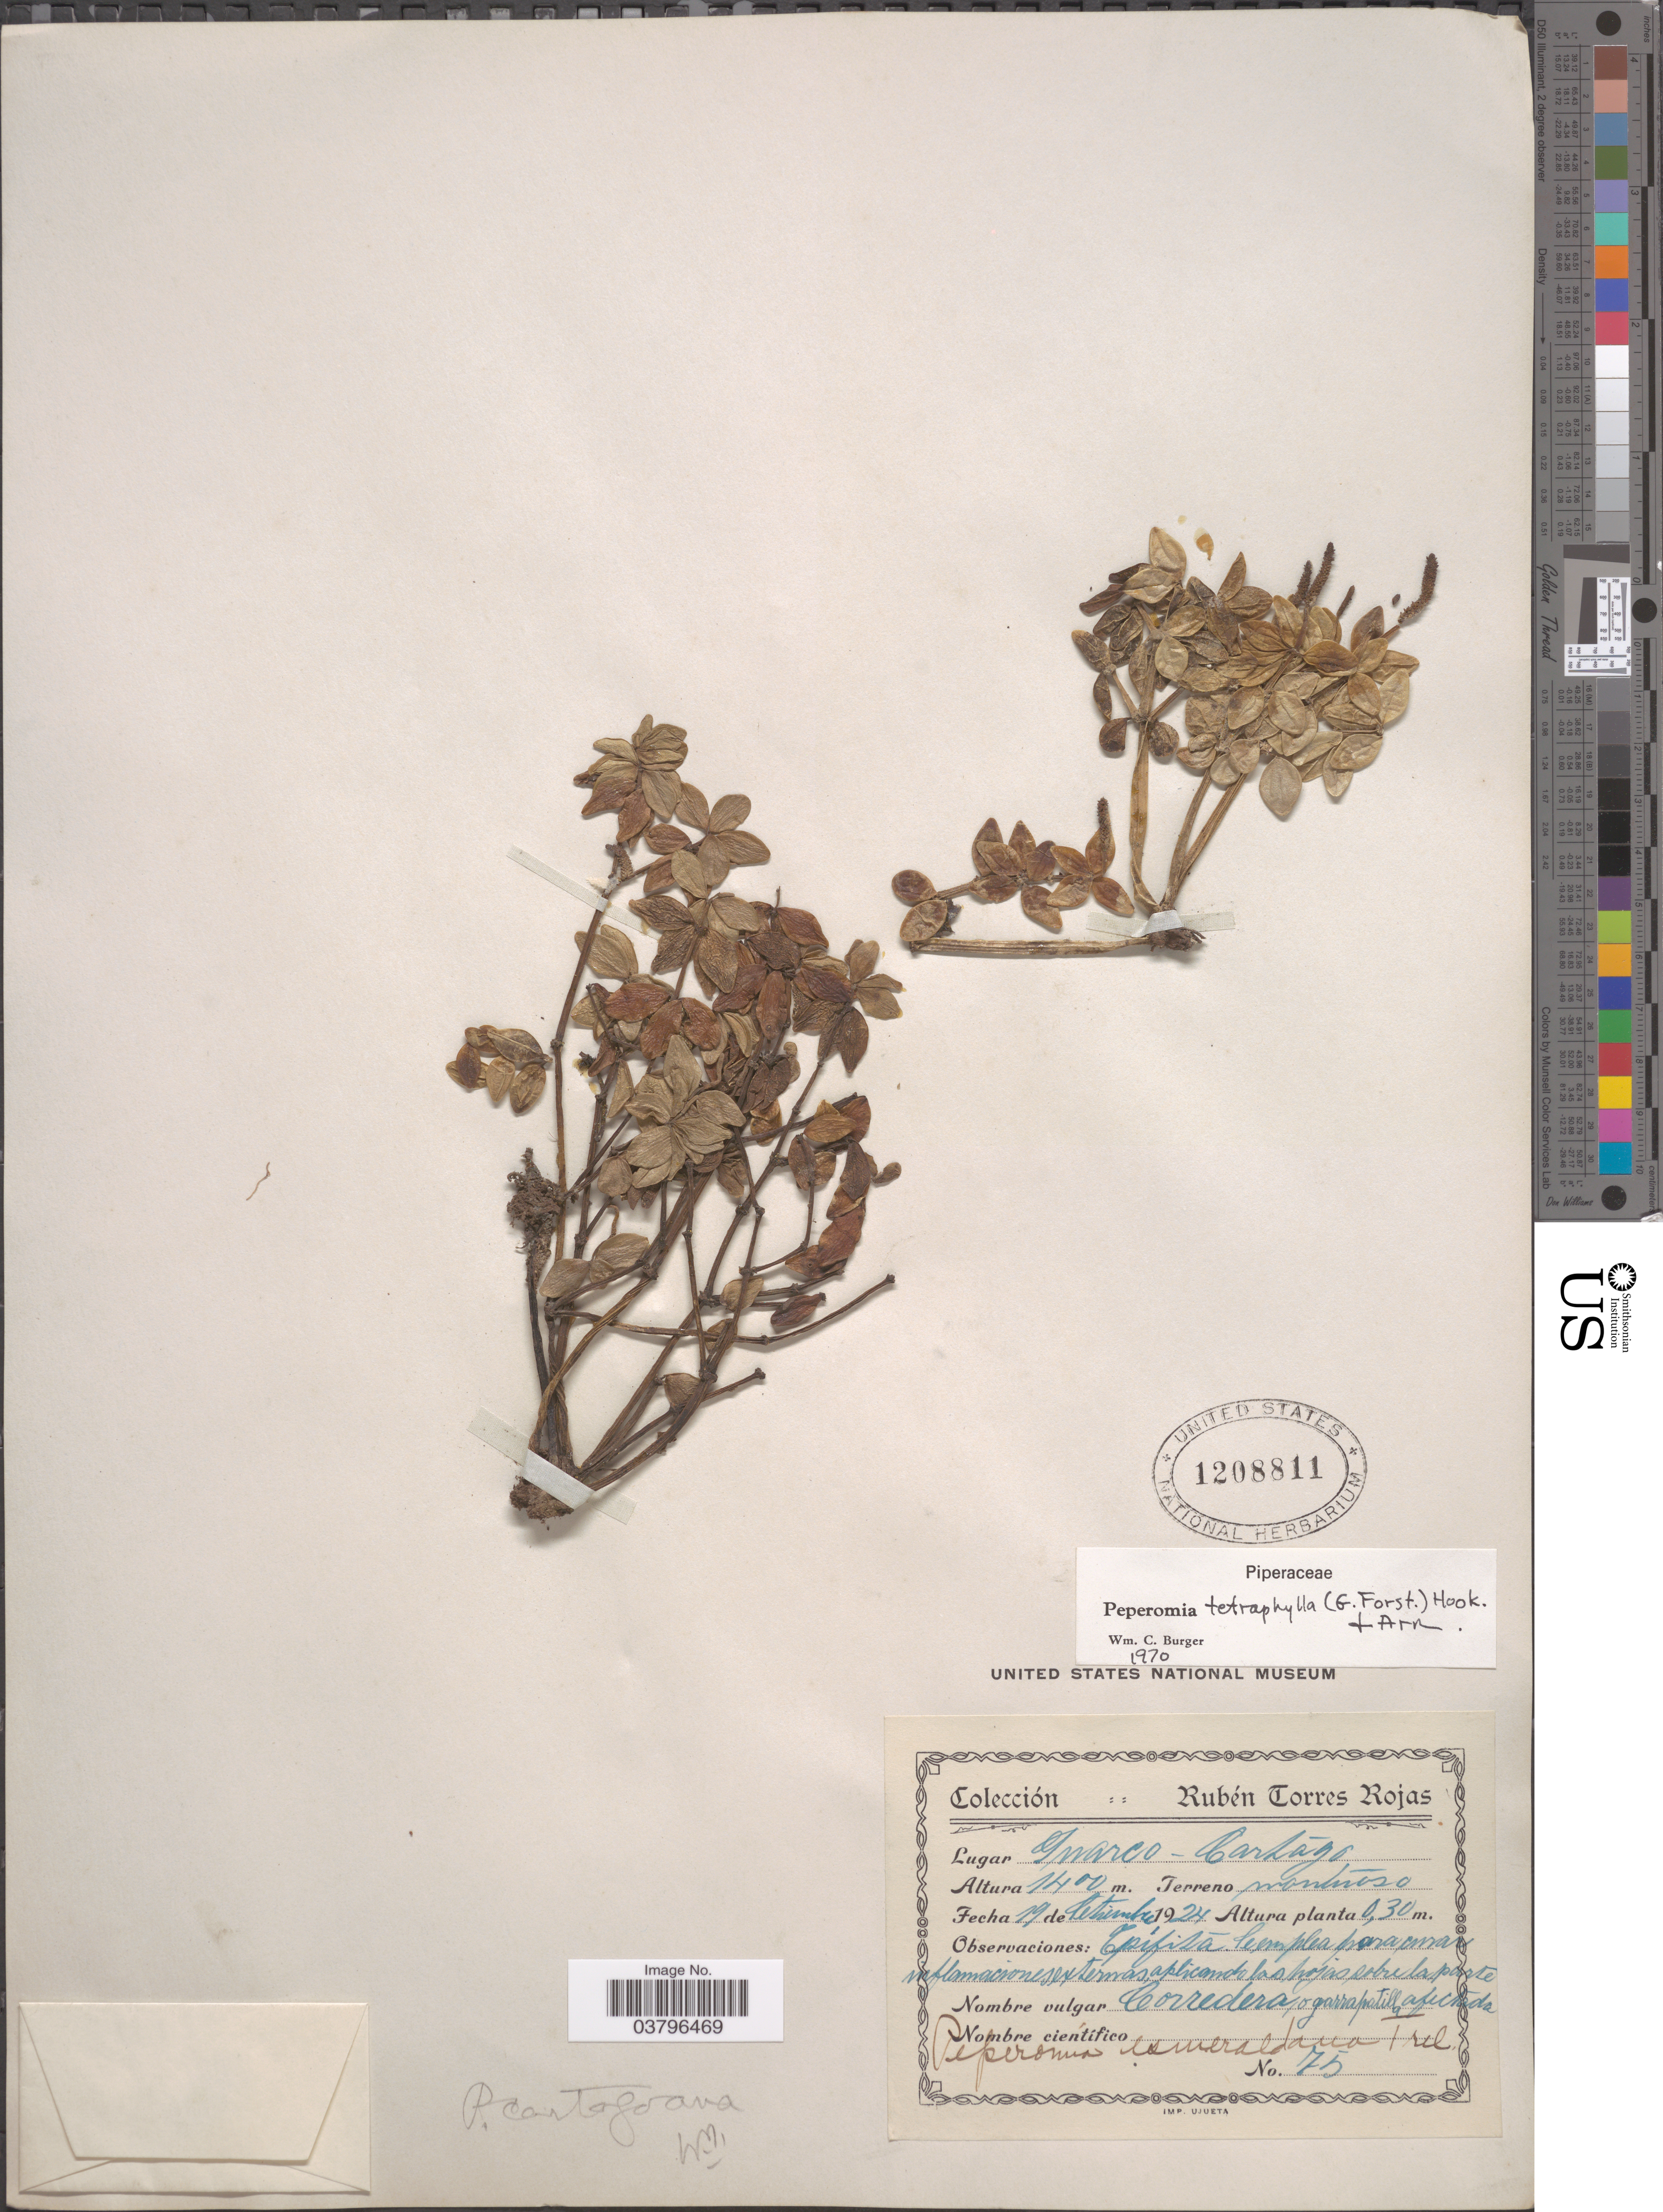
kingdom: Plantae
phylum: Tracheophyta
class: Magnoliopsida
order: Piperales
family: Piperaceae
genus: Peperomia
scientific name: Peperomia tetraphylla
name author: (G. Forst.) Hook. & Arn.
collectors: R. Torres Rojas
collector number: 75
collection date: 1924-09-19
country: Costa Rica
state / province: Cartago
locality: Imarco.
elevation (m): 1400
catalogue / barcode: US 1208811